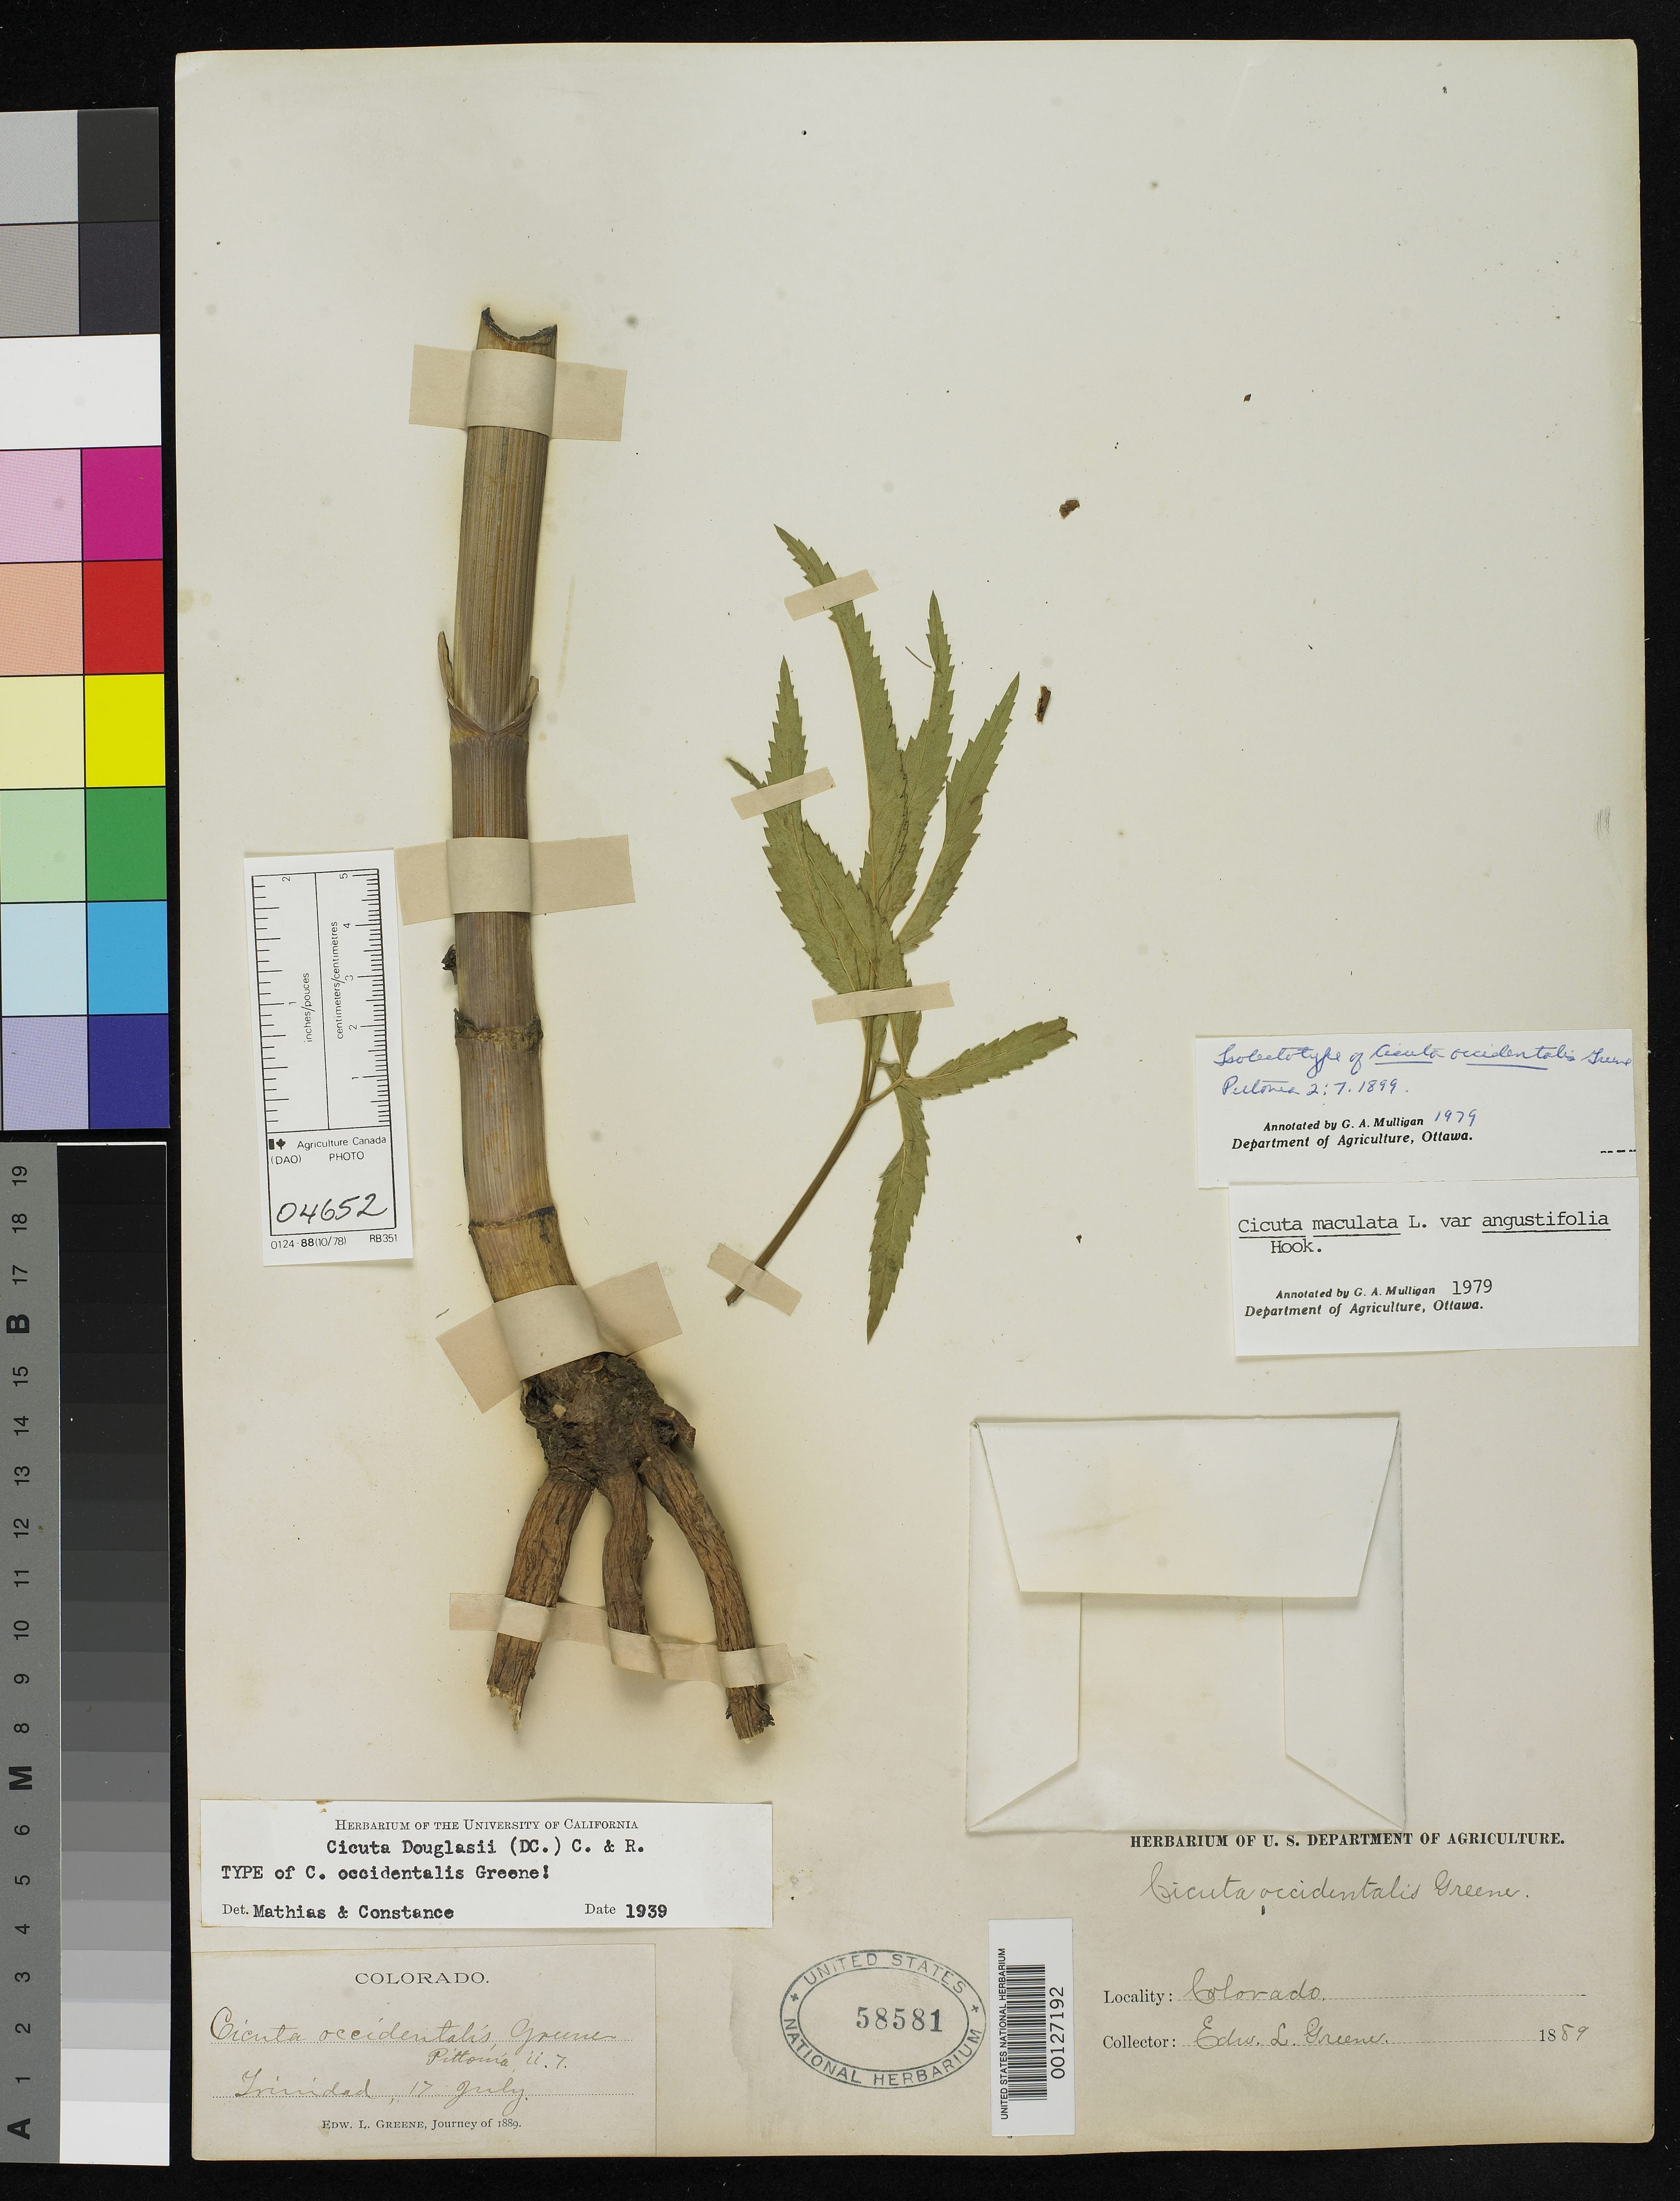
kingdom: Plantae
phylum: Tracheophyta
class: Magnoliopsida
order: Apiales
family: Apiaceae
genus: Cicuta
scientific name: Cicuta occidentalis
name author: Greene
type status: Isotype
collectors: E. L. Greene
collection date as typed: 17 Jul 1889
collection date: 1889-07-17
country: United States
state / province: Colorado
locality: Trinidad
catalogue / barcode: US 58581